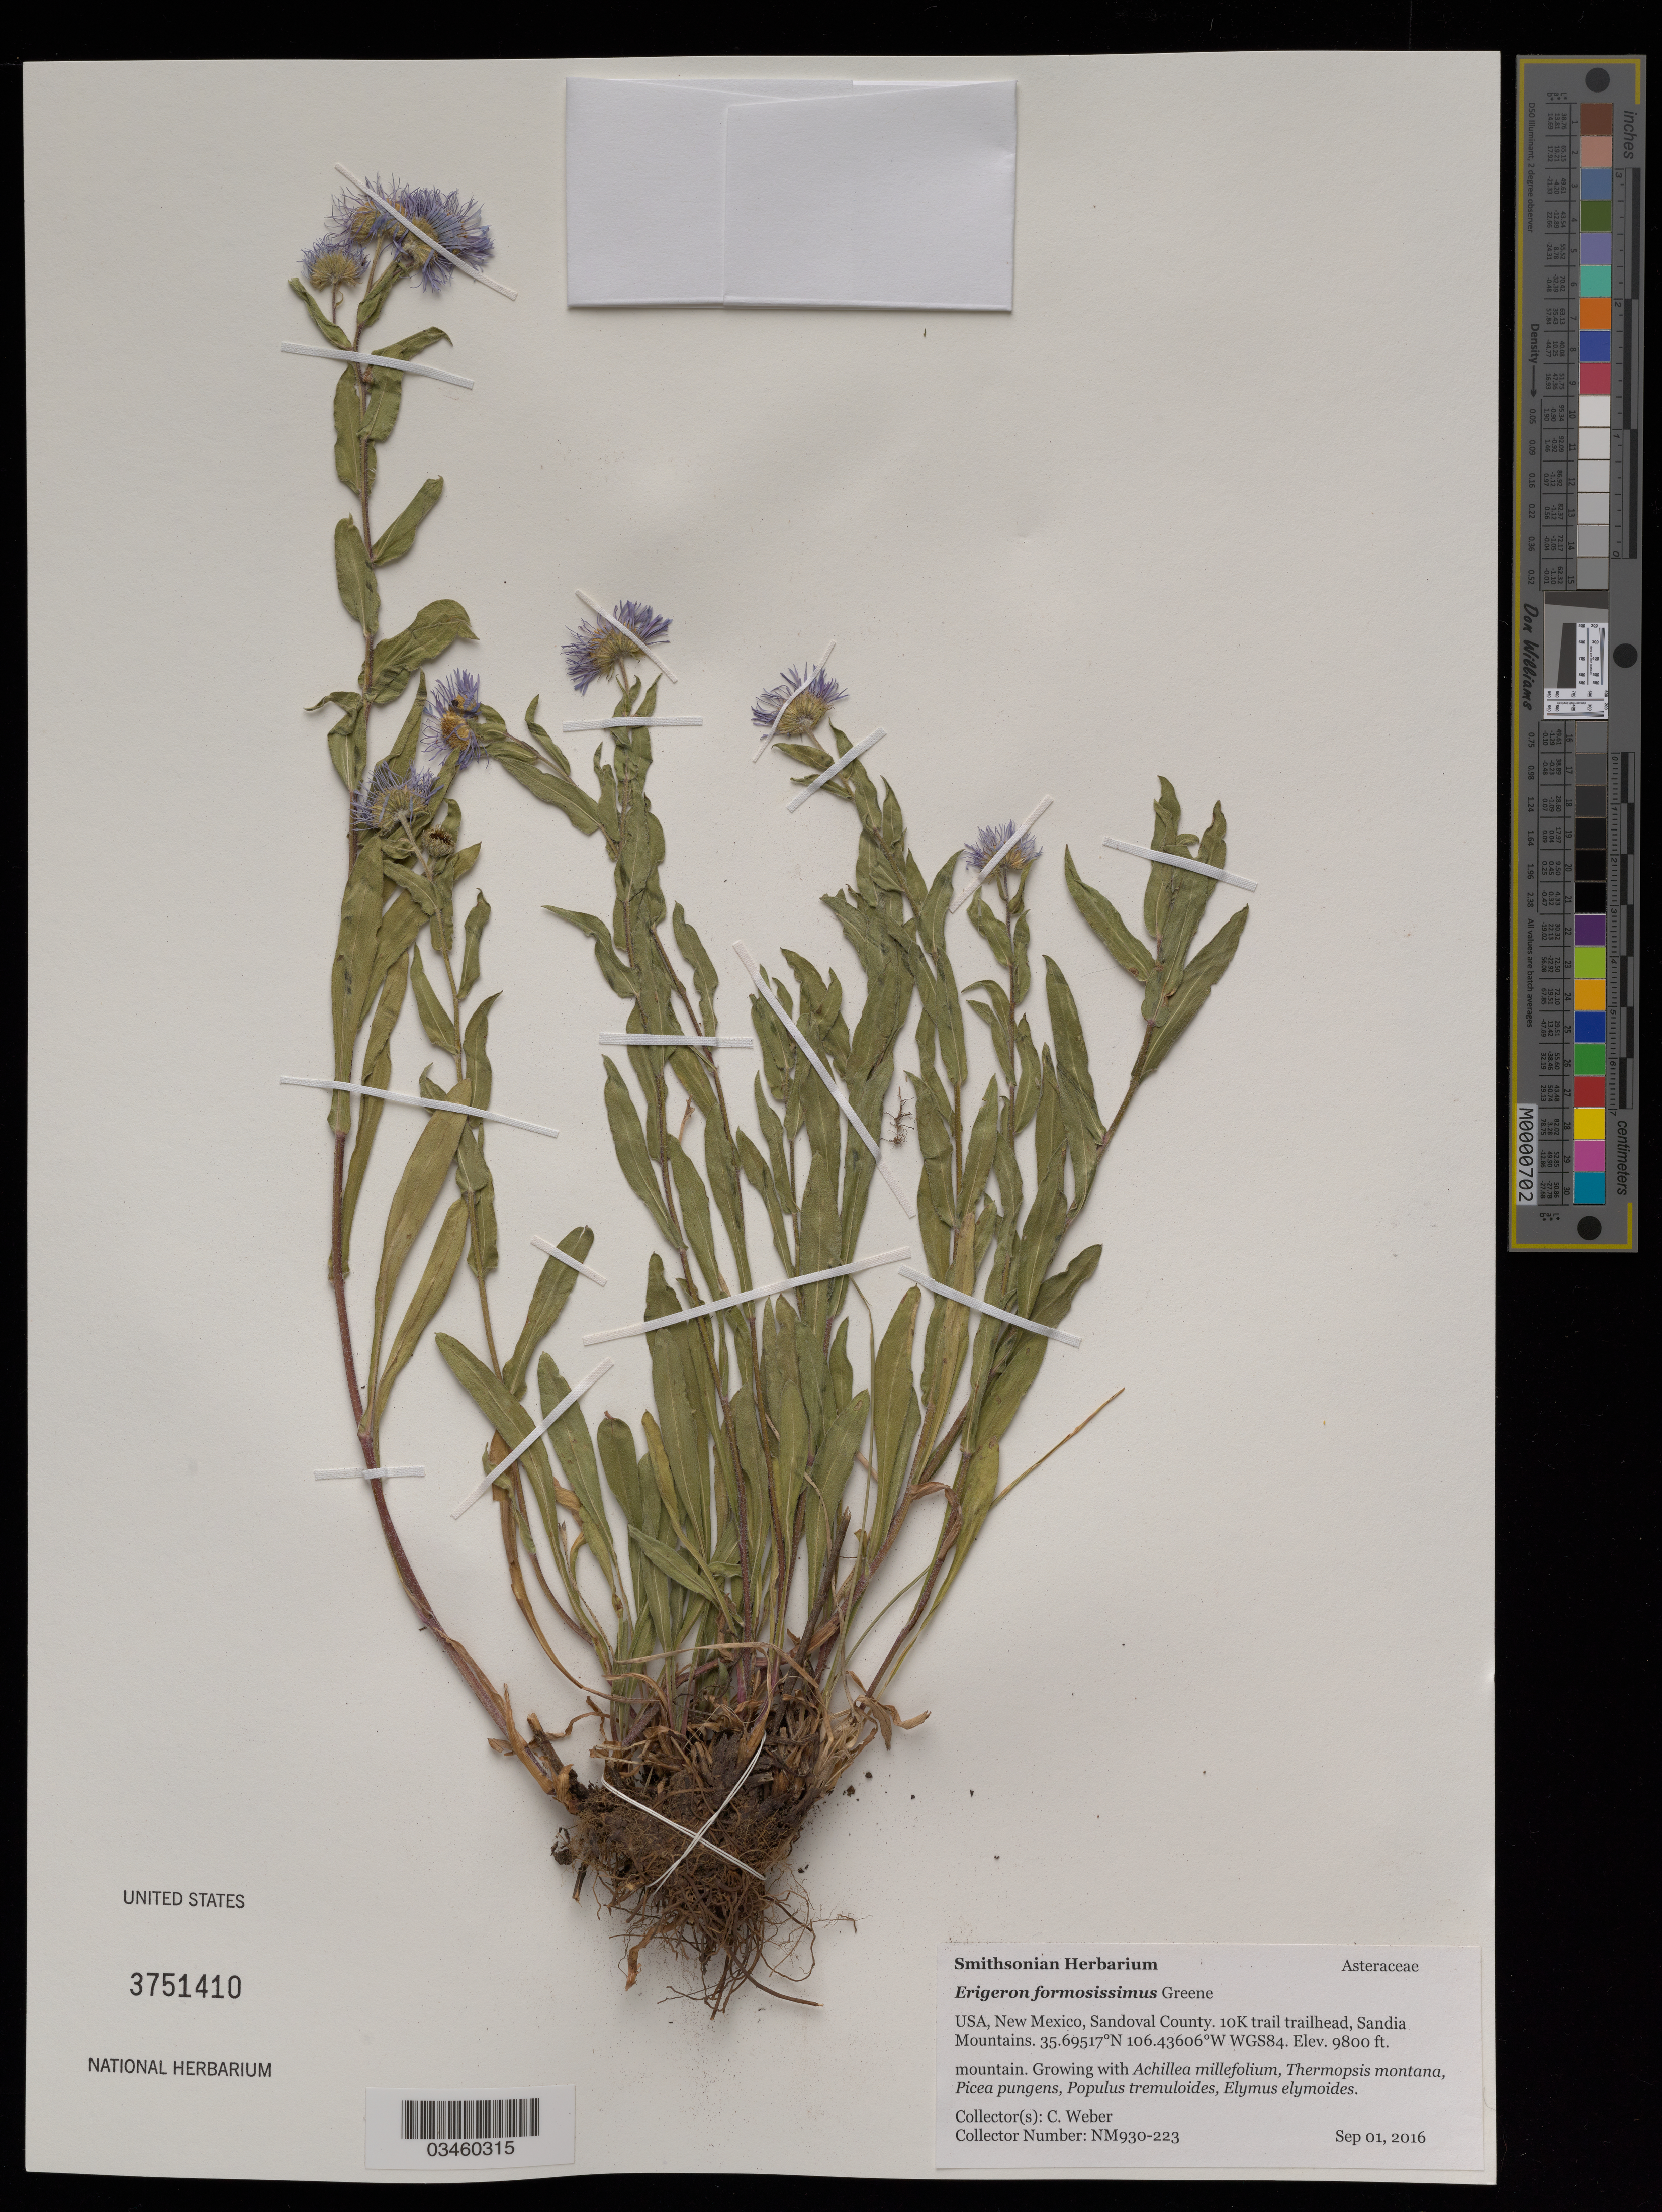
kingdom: Plantae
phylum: Tracheophyta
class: Magnoliopsida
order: Asterales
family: Asteraceae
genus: Erigeron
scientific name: Erigeron formosissimus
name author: Greene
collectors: C. Weber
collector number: NM930-223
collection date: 2016-09-21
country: United States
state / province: New Mexico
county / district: Sandoval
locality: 10k trail trailhead, Sandia Mountains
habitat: With Picea pungens, Populus tremuloides, Elymus elymoides, ect.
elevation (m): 2987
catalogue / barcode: US 3751410